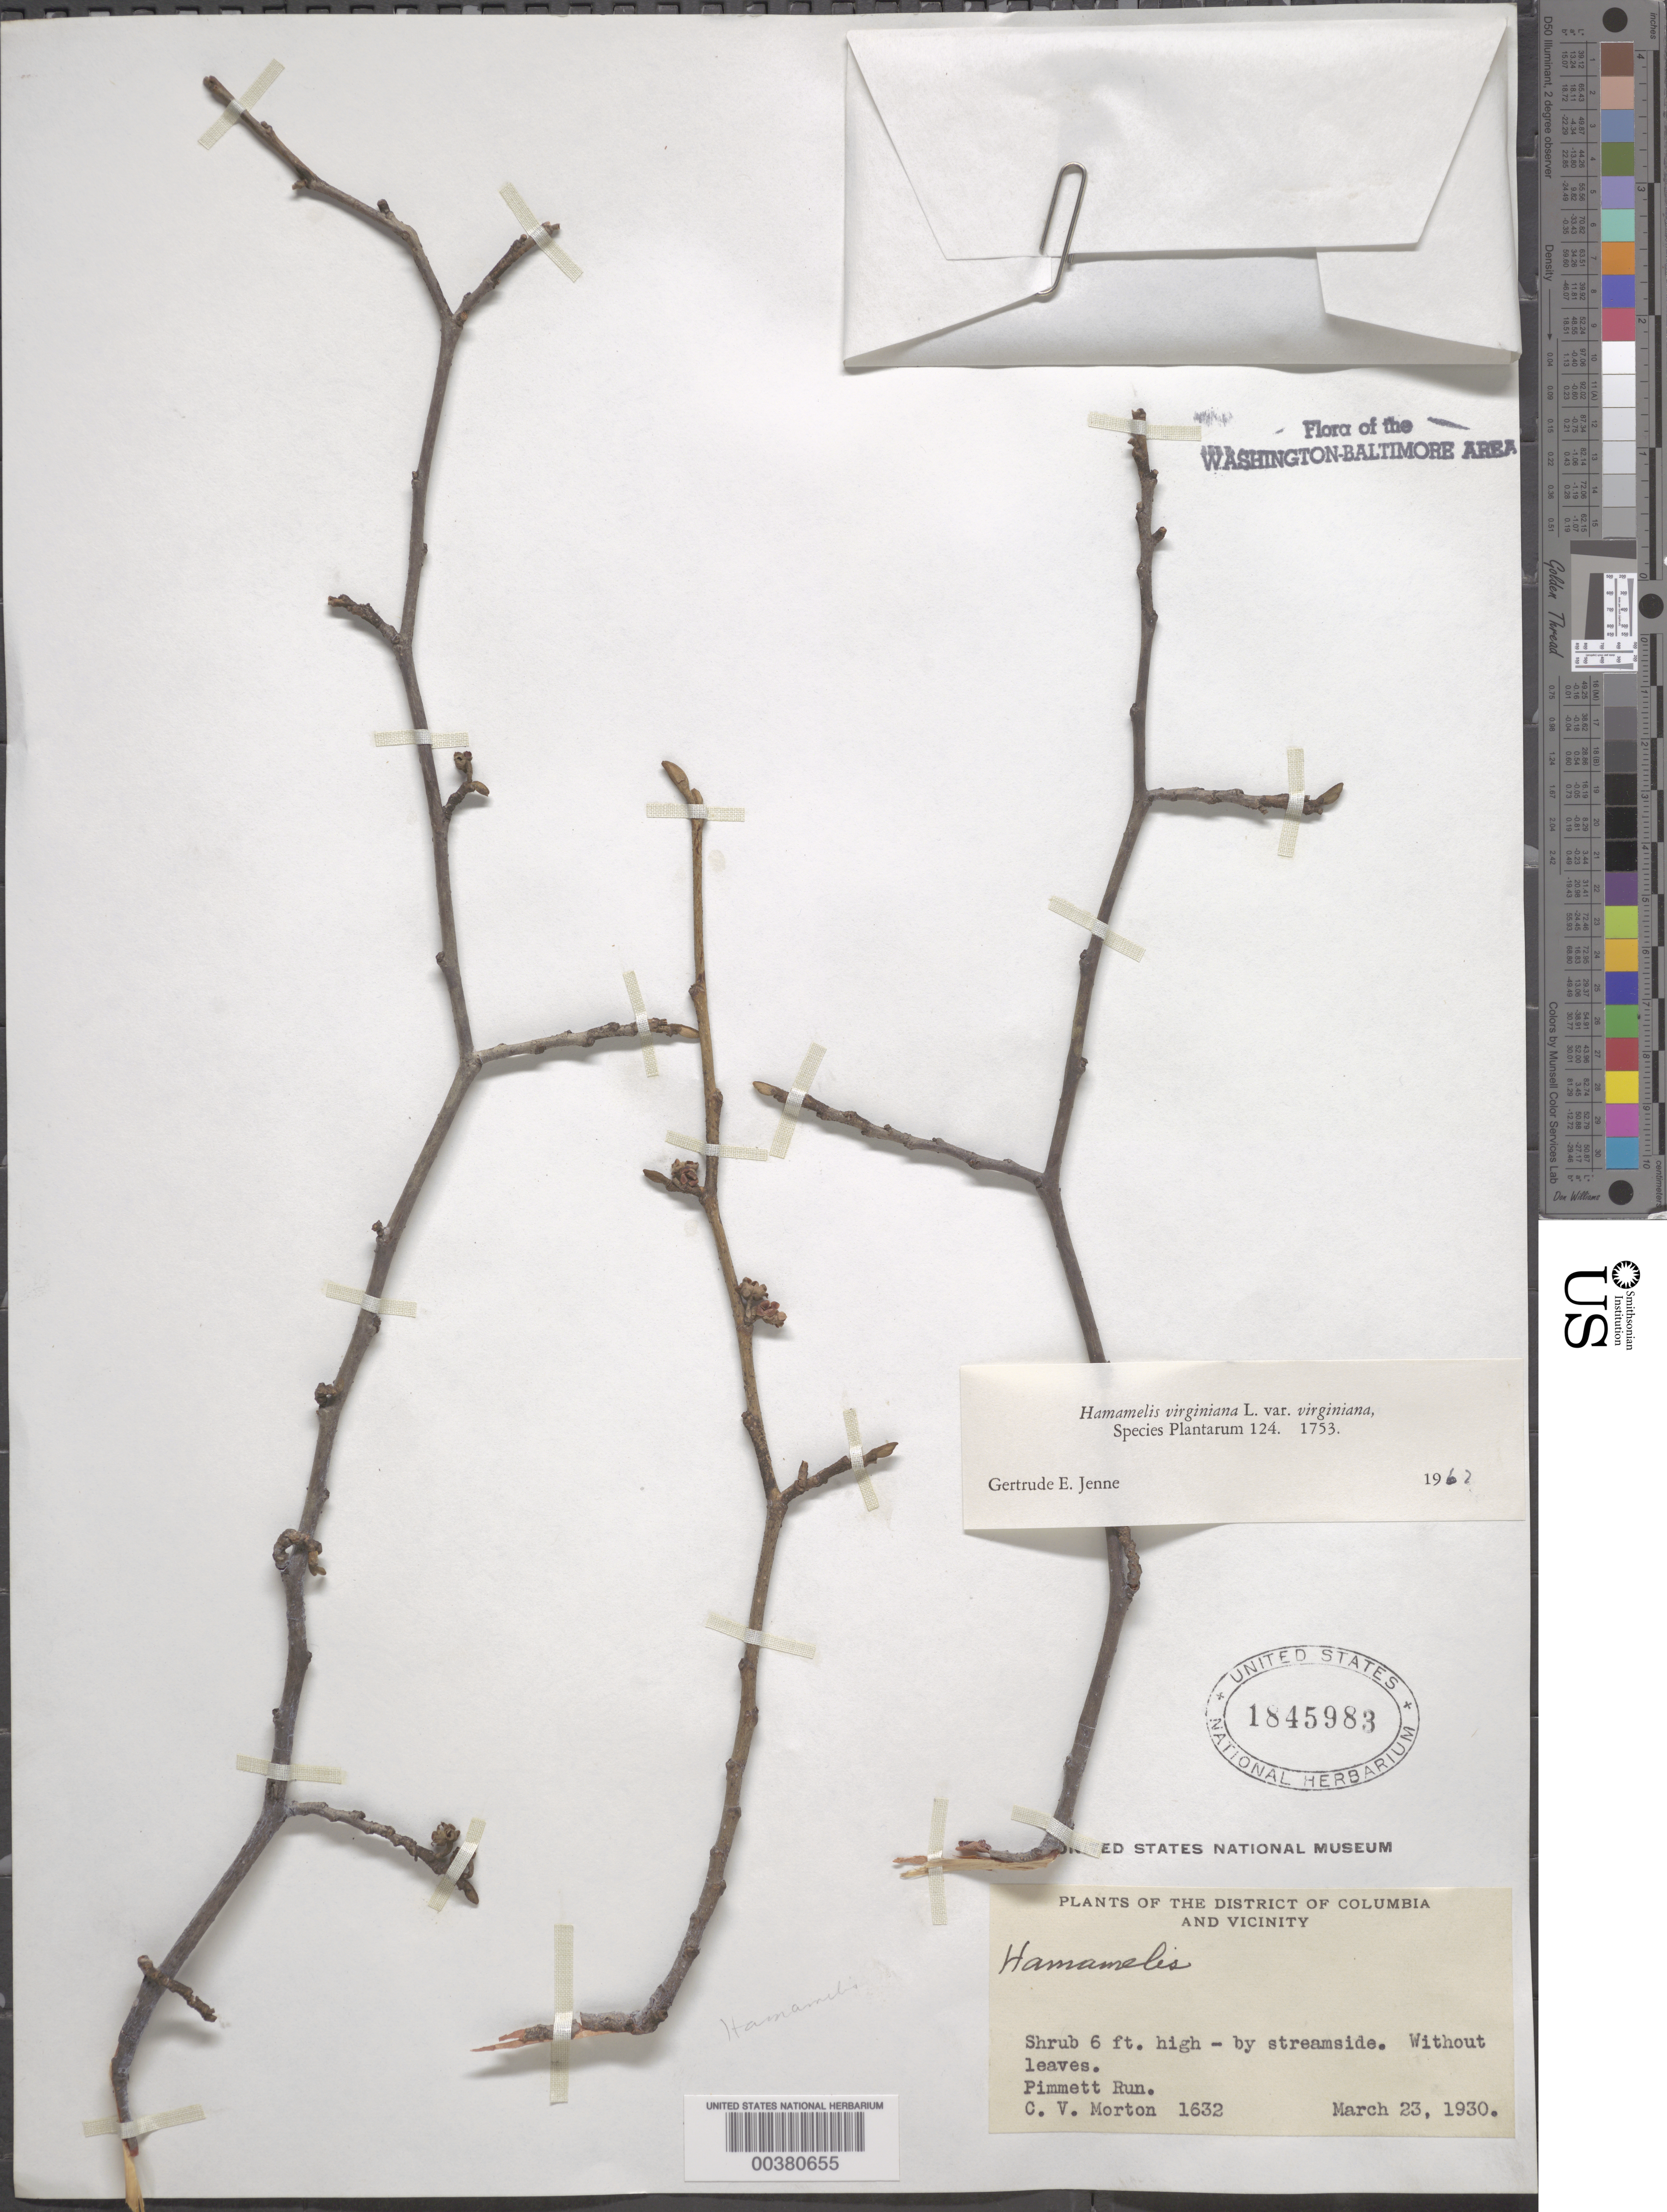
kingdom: Plantae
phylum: Tracheophyta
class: Magnoliopsida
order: Saxifragales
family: Hamamelidaceae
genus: Hamamelis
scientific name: Hamamelis virginiana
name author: L.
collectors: C. V. Morton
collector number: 1632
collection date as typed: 23 Mar 1930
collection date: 1930-03-23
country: United States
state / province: Virginia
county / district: Fairfax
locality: Pimmett Run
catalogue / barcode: US 1845983